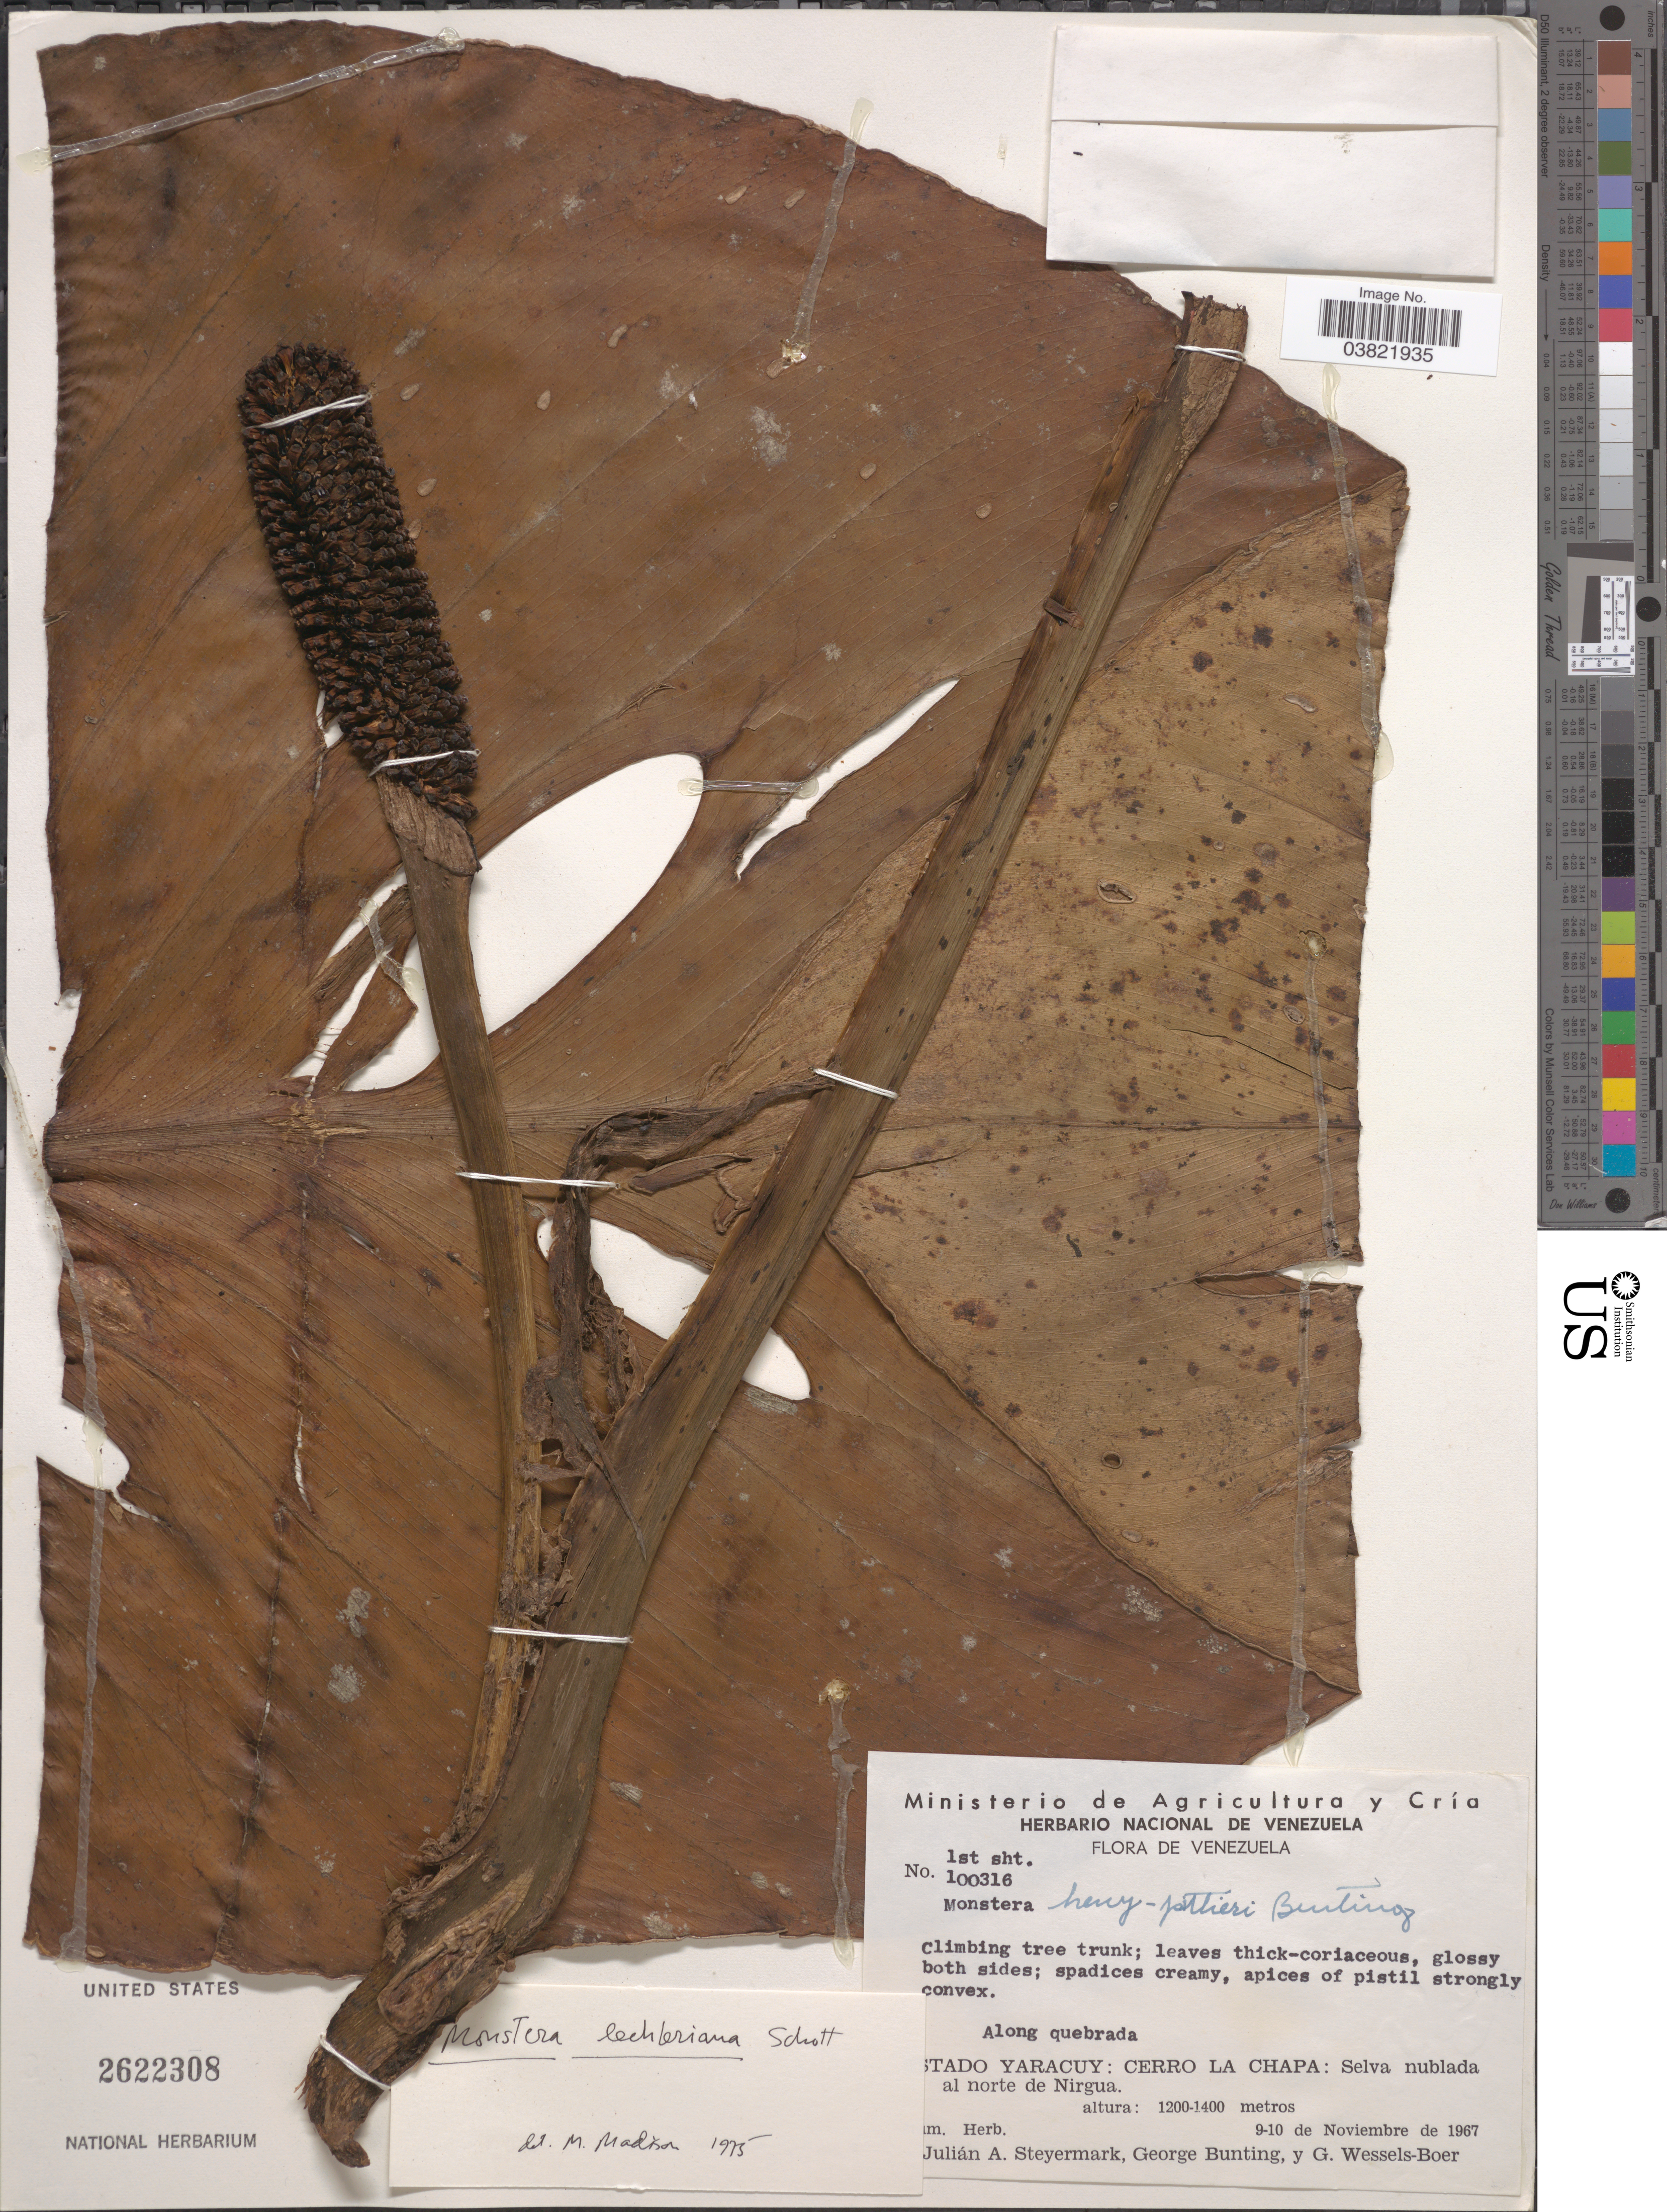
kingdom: Plantae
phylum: Tracheophyta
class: Liliopsida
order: Alismatales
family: Araceae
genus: Monstera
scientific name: Monstera lechleriana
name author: Schott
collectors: J. Steyermark, G. S. Bunting & G. Wessels Boer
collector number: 100316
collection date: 1967-11-09/1967-11-10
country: Venezuela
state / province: Yaracuy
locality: Cerro La Chapa: Selva nublada al norte de Nirgua.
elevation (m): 1200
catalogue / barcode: US 2622308